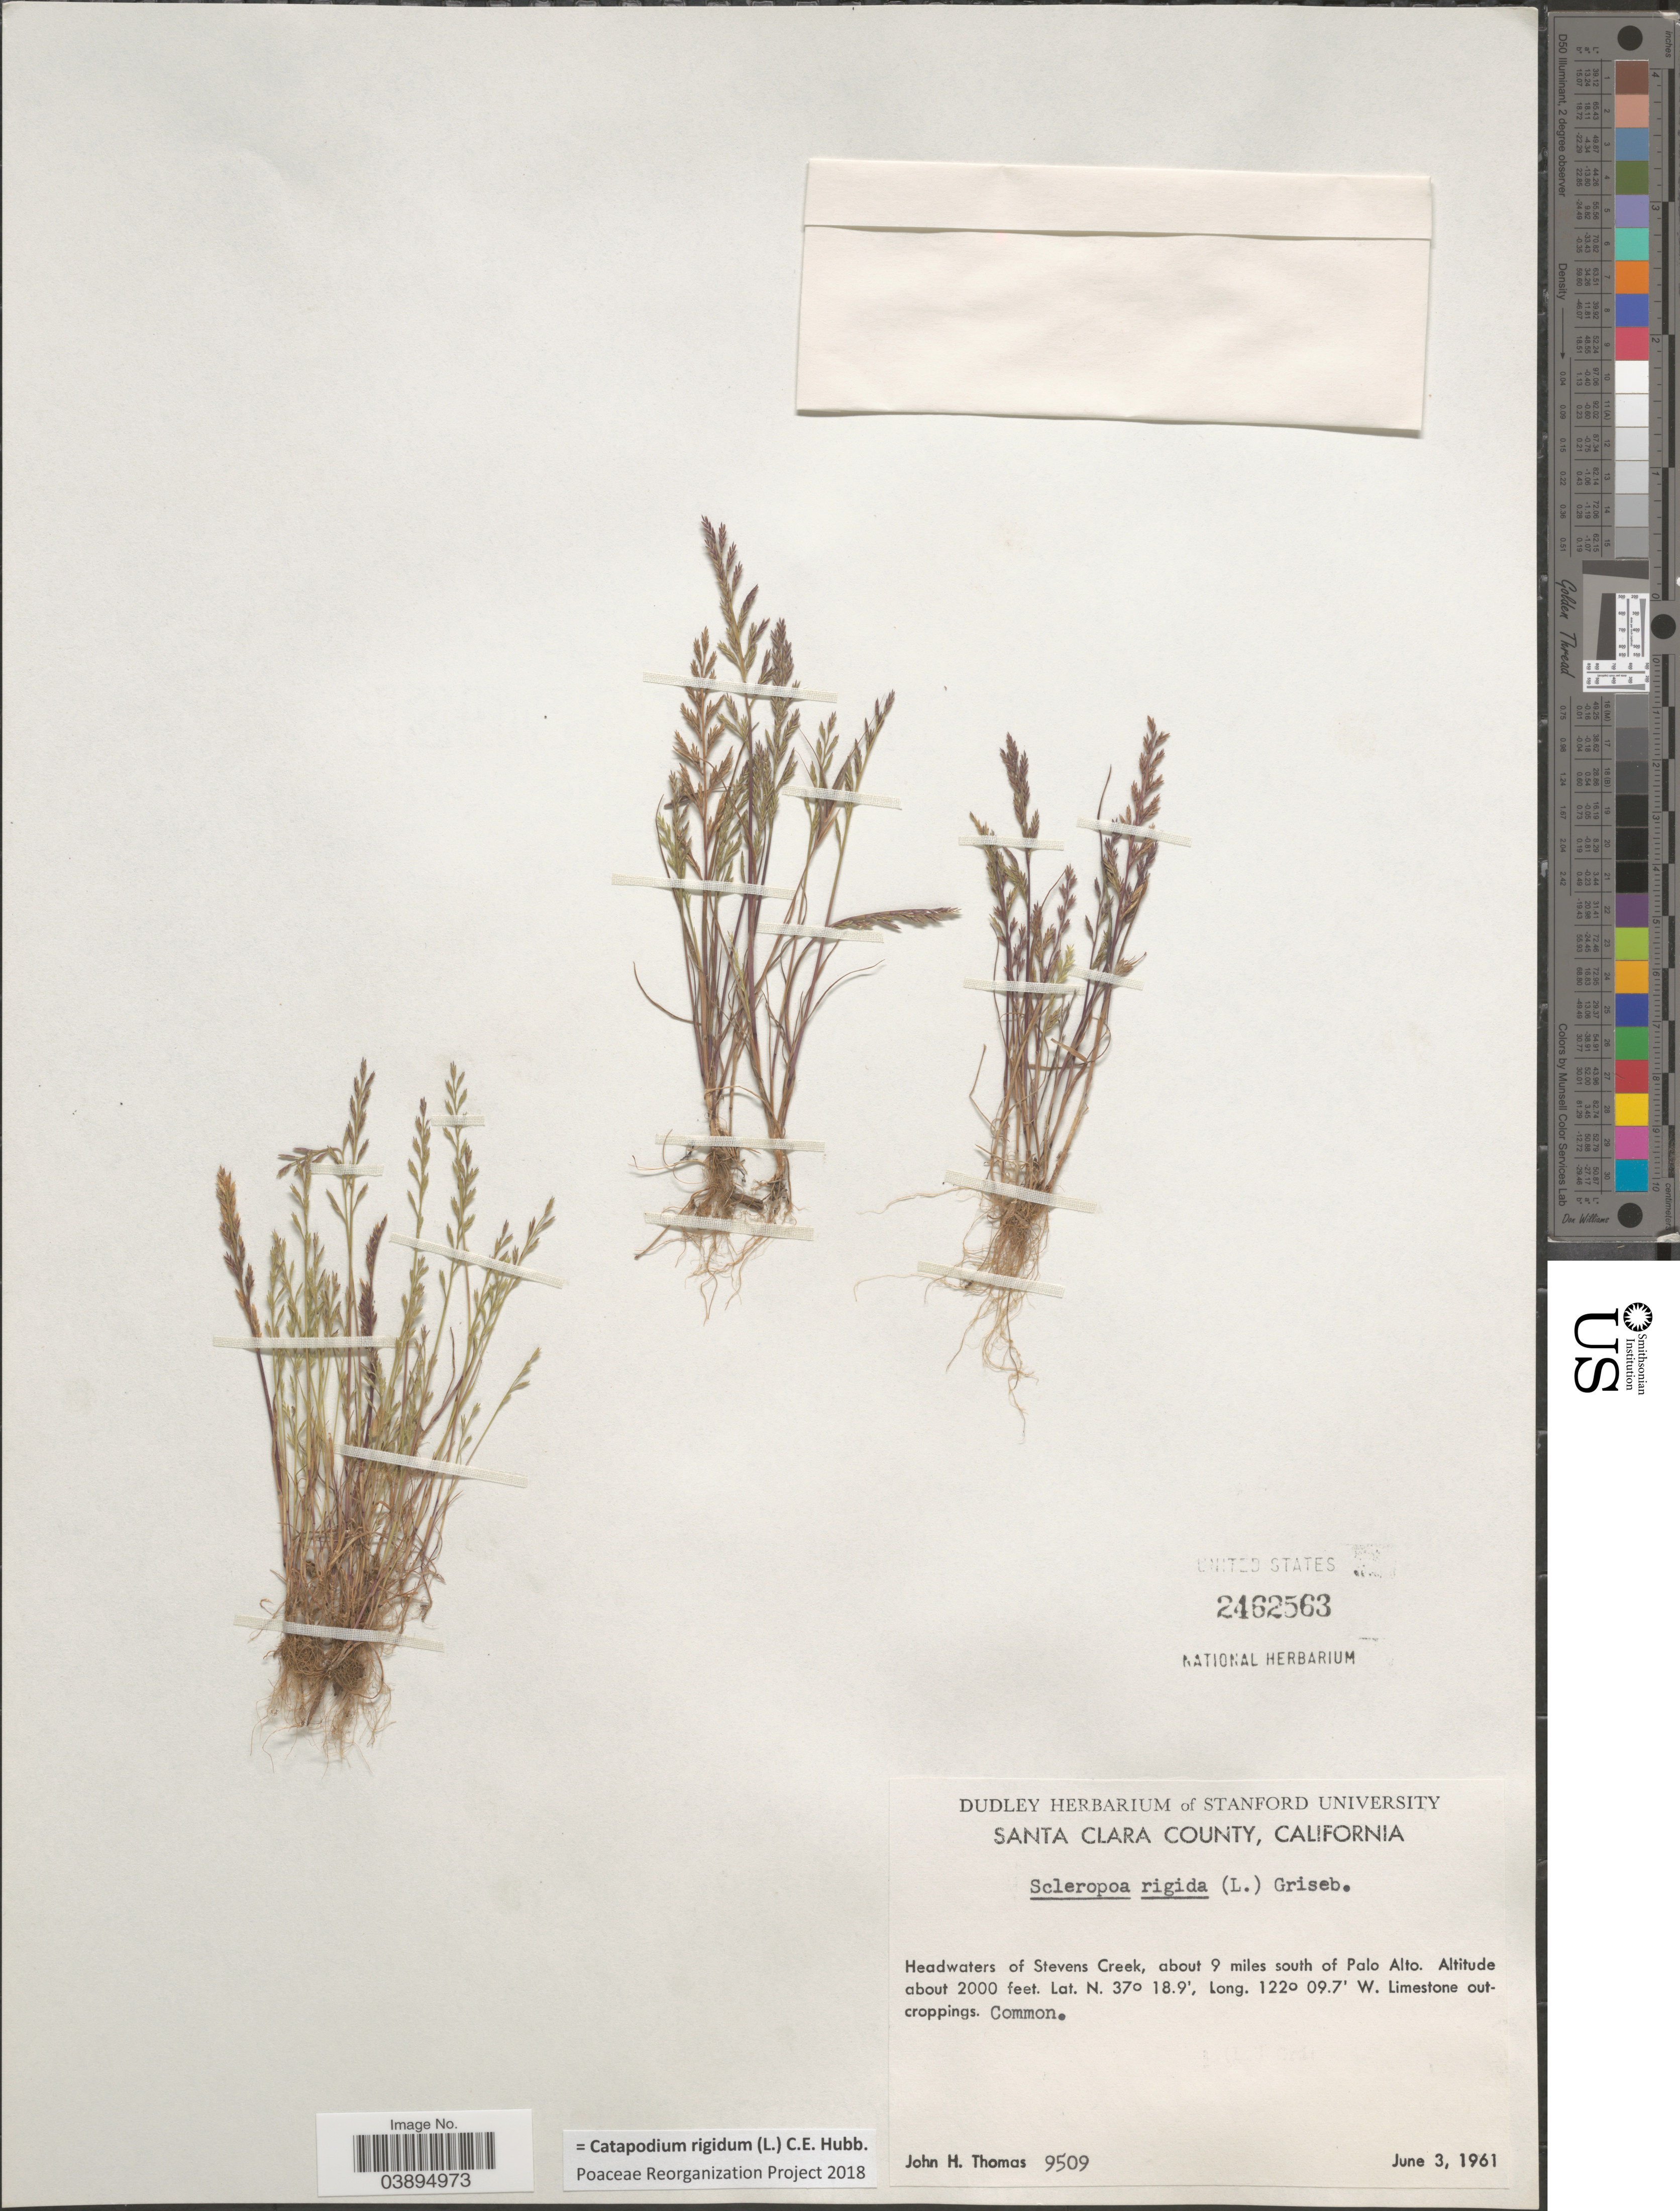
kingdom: Plantae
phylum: Tracheophyta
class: Liliopsida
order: Poales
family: Poaceae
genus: Catapodium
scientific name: Catapodium rigidum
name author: (L.) C.E. Hubb.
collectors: J. H. Thomas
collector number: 9509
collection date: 1961-06-03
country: United States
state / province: California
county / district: Santa Clara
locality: Santa Clara County. Headwaters of Stevens Creek, about 9 miles south of Palo Alto.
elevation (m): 610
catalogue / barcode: US 2462563